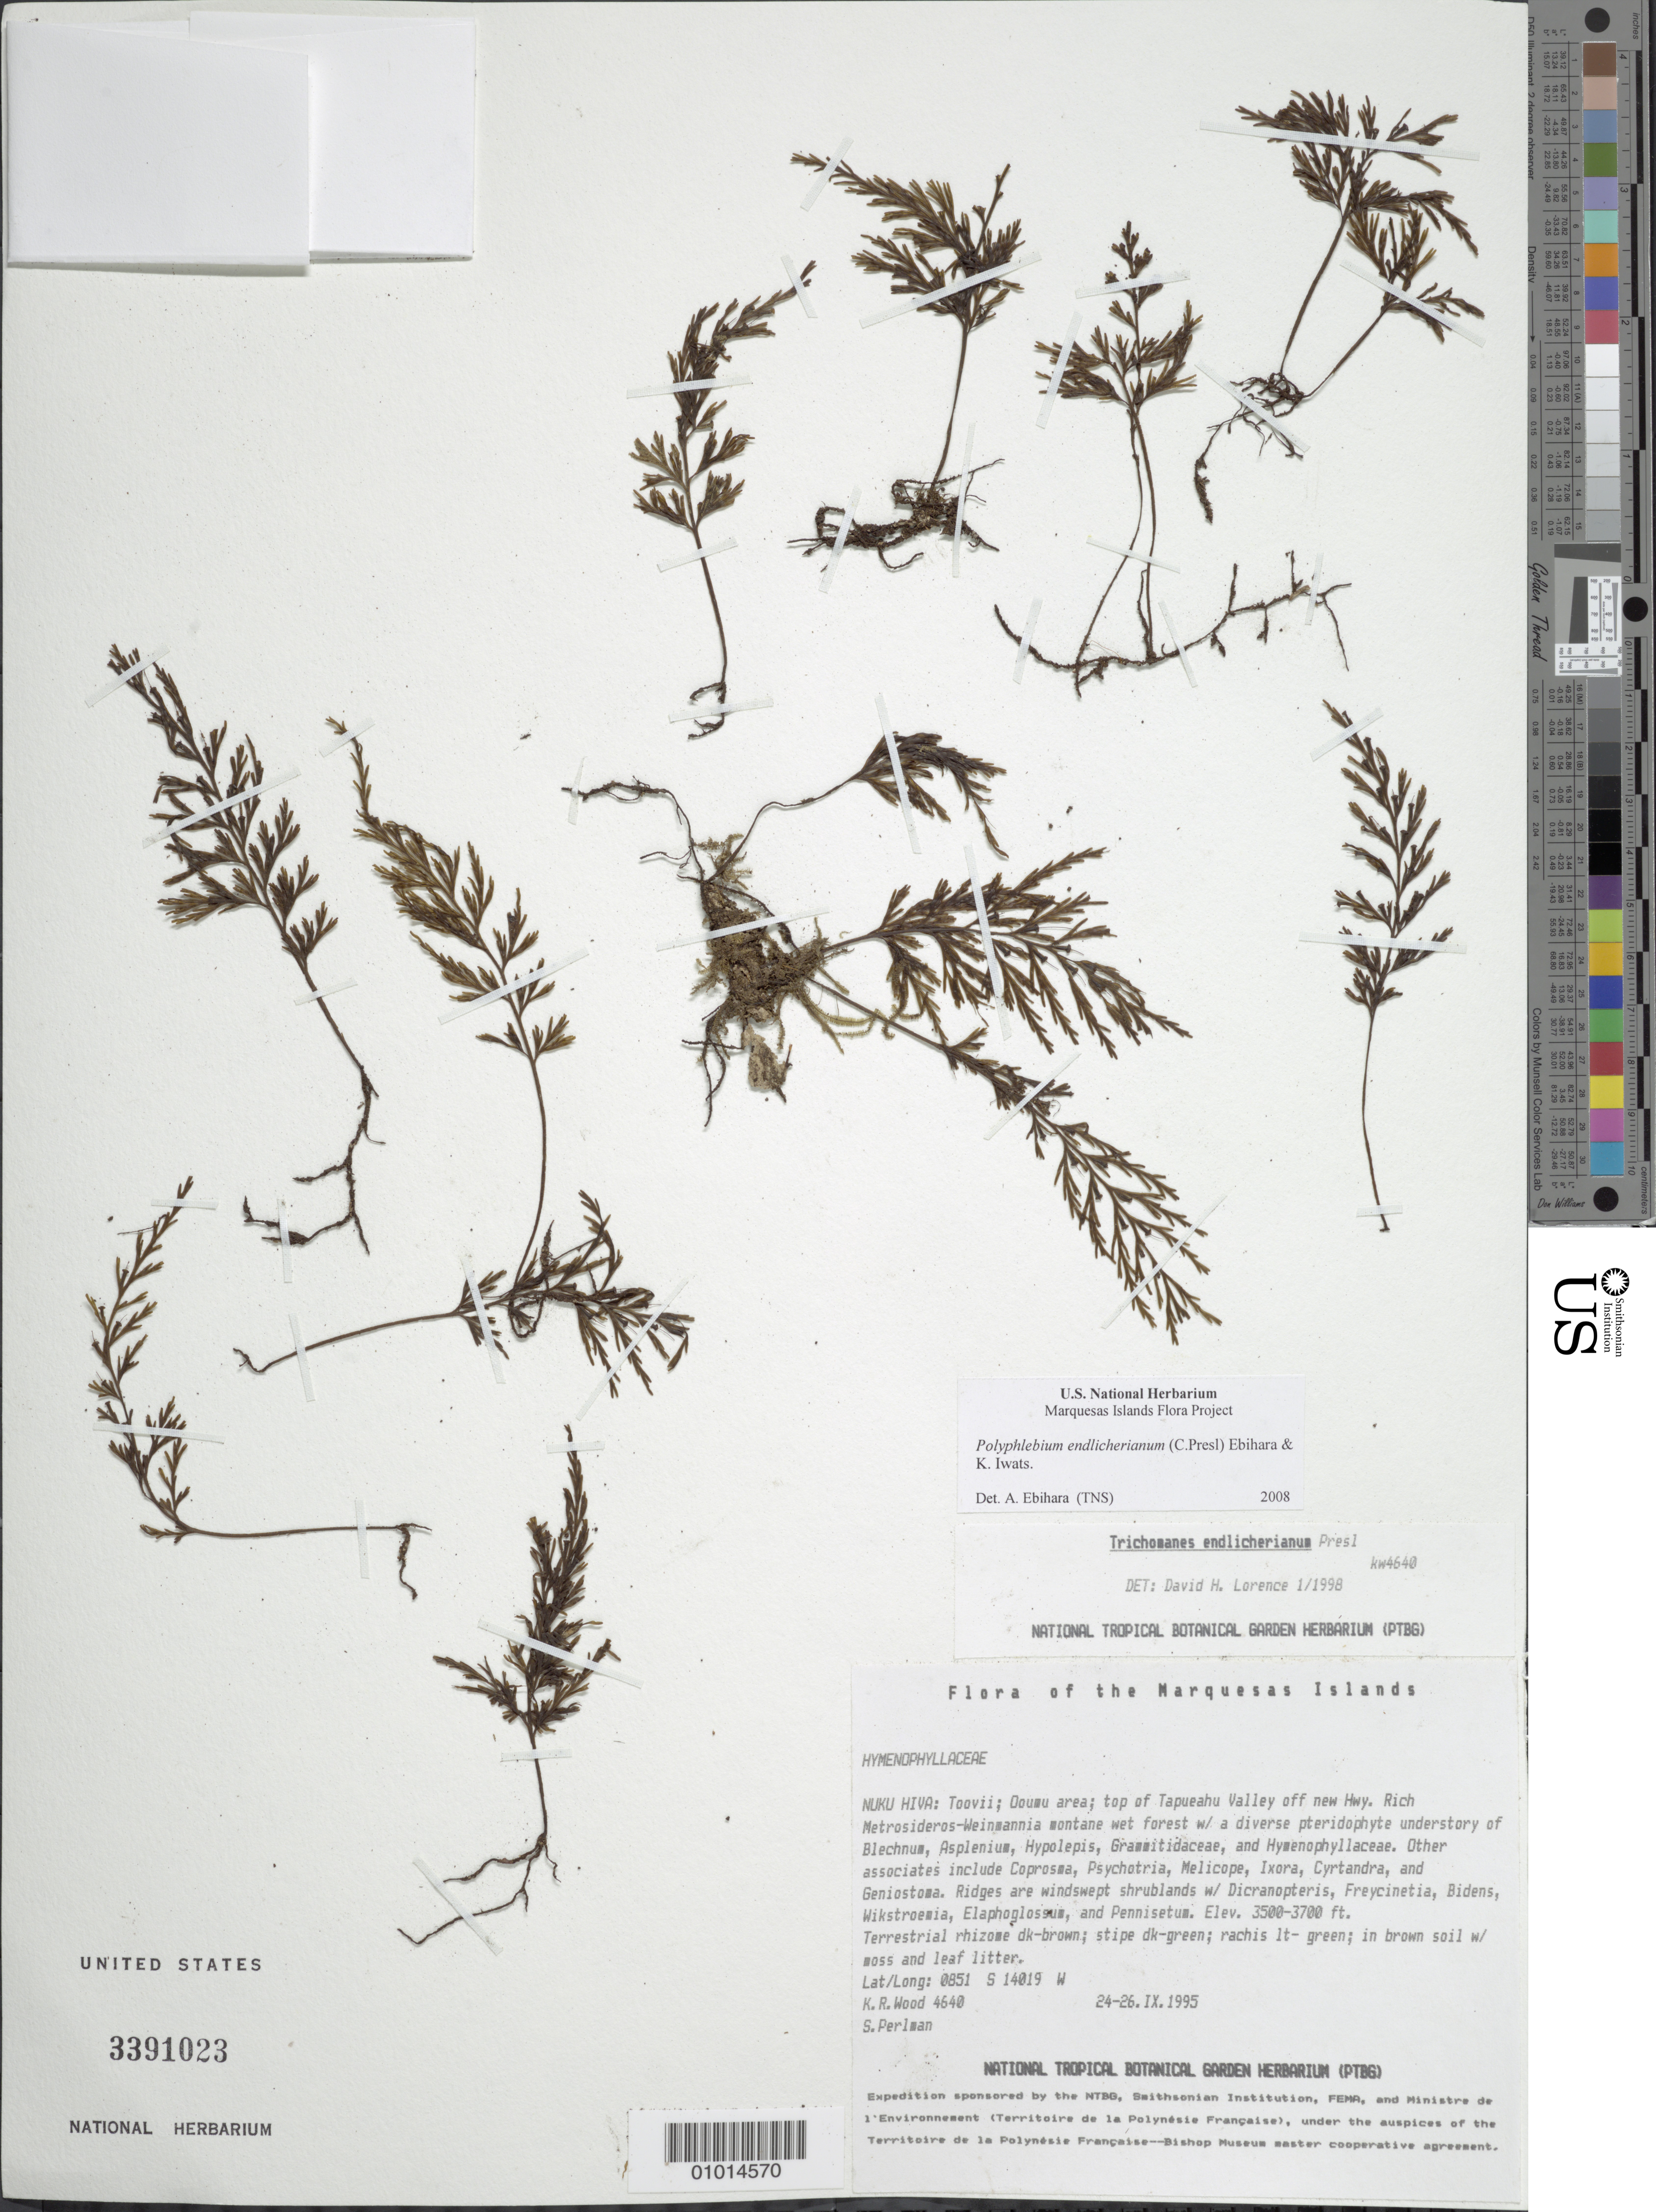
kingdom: Plantae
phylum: Tracheophyta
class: Polypodiopsida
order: Hymenophyllales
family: Hymenophyllaceae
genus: Polyphlebium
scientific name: Polyphlebium endlicherianum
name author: (C. Presl) Ebihara & K. Iwats.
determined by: Ebihara, A.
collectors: K. R. Wood & S. P. Perlman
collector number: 4640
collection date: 1995-09-24/1995-09-26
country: French Polynesia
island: Nuku Hiva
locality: Toovii, Ooumu area, top of Tapueahu Valley off new hwy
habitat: rich Metrosideros-Weinmannia montane wet forests w/ diverse pteridophyte understory (Blechnum, Asplenium, Hypolepis, Grammitidaceae, Hymenophyllaceae)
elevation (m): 1067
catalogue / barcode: US 3391023